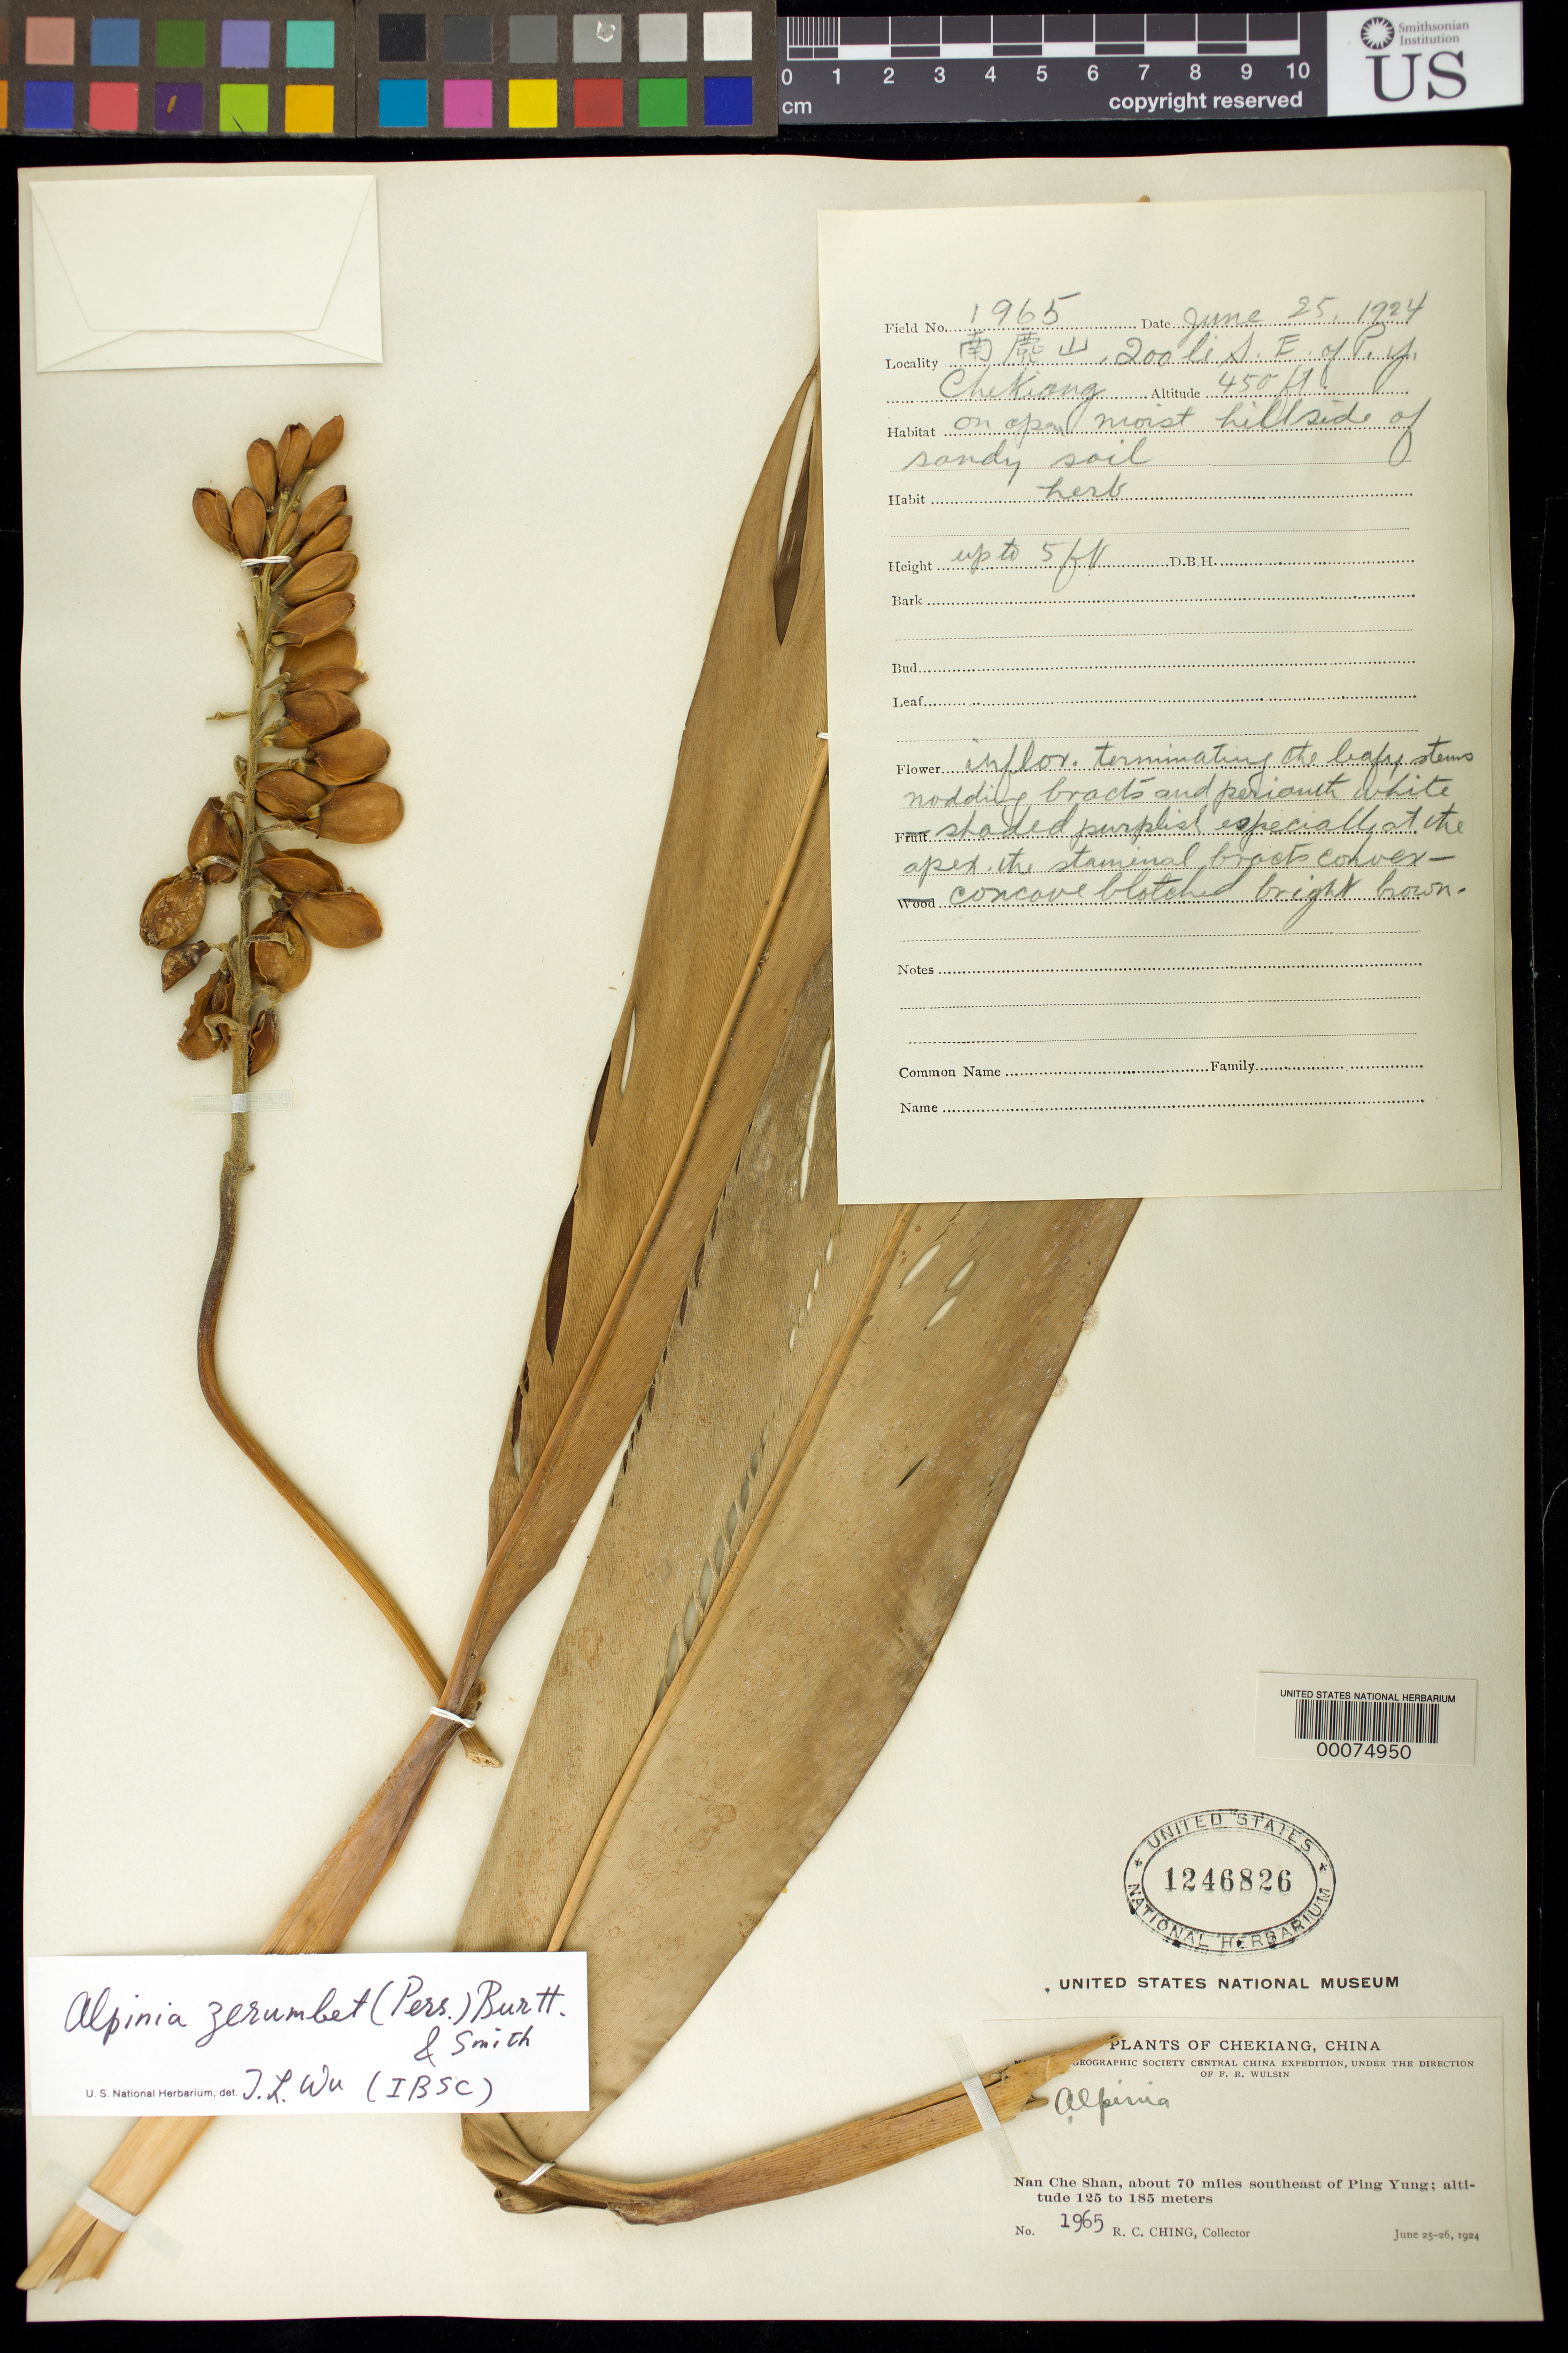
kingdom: Plantae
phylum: Tracheophyta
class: Liliopsida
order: Zingiberales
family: Zingiberaceae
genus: Alpinia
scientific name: Alpinia zerumbet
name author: (Pers.) B.L. Burtt & R.M. Sm.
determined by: Wu, Te-Ling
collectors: R. C. Ching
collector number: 1965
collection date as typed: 25 Jun 1924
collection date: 1924-06-25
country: China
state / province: Zhejiang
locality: Nan che shan, about 70 mi se of ping yung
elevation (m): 137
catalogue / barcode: US 1246826